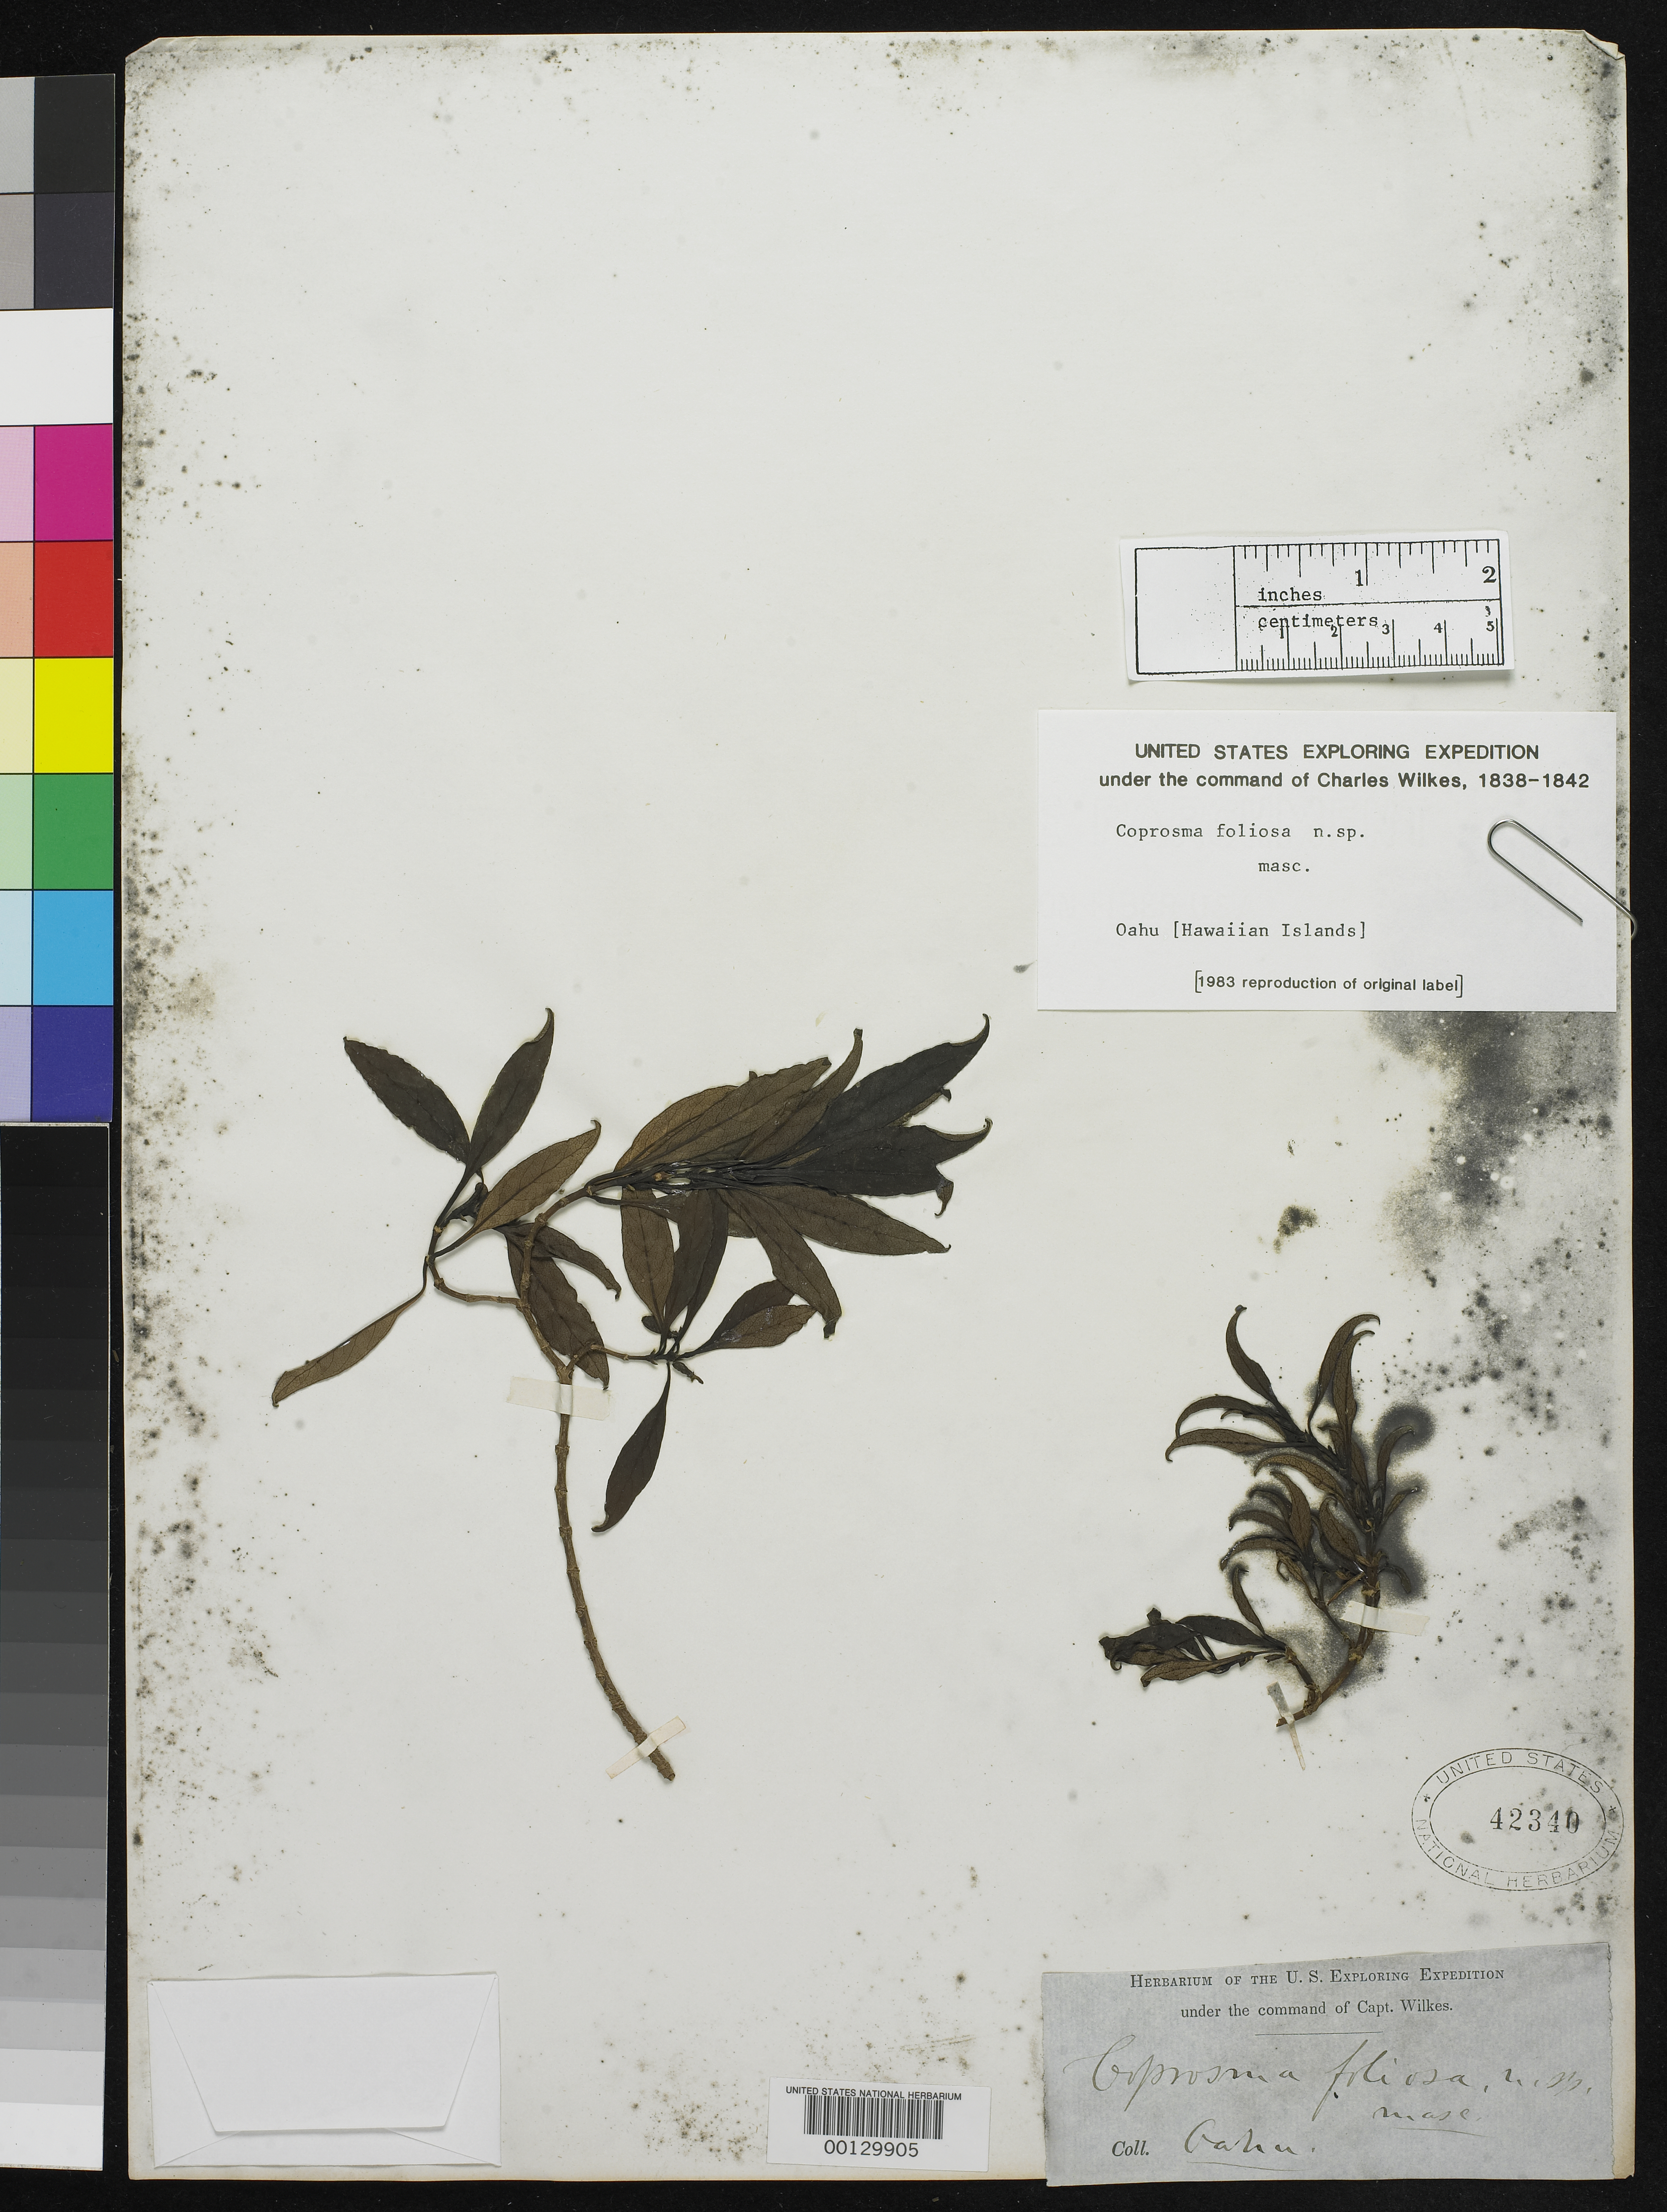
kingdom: Plantae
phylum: Tracheophyta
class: Magnoliopsida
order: Gentianales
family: Rubiaceae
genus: Coprosma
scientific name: Coprosma foliosa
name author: A. Gray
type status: Type Collection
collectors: Wilkes Explor. Exped.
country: United States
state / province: Hawaii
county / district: Honolulu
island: Oahu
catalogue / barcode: US 42340